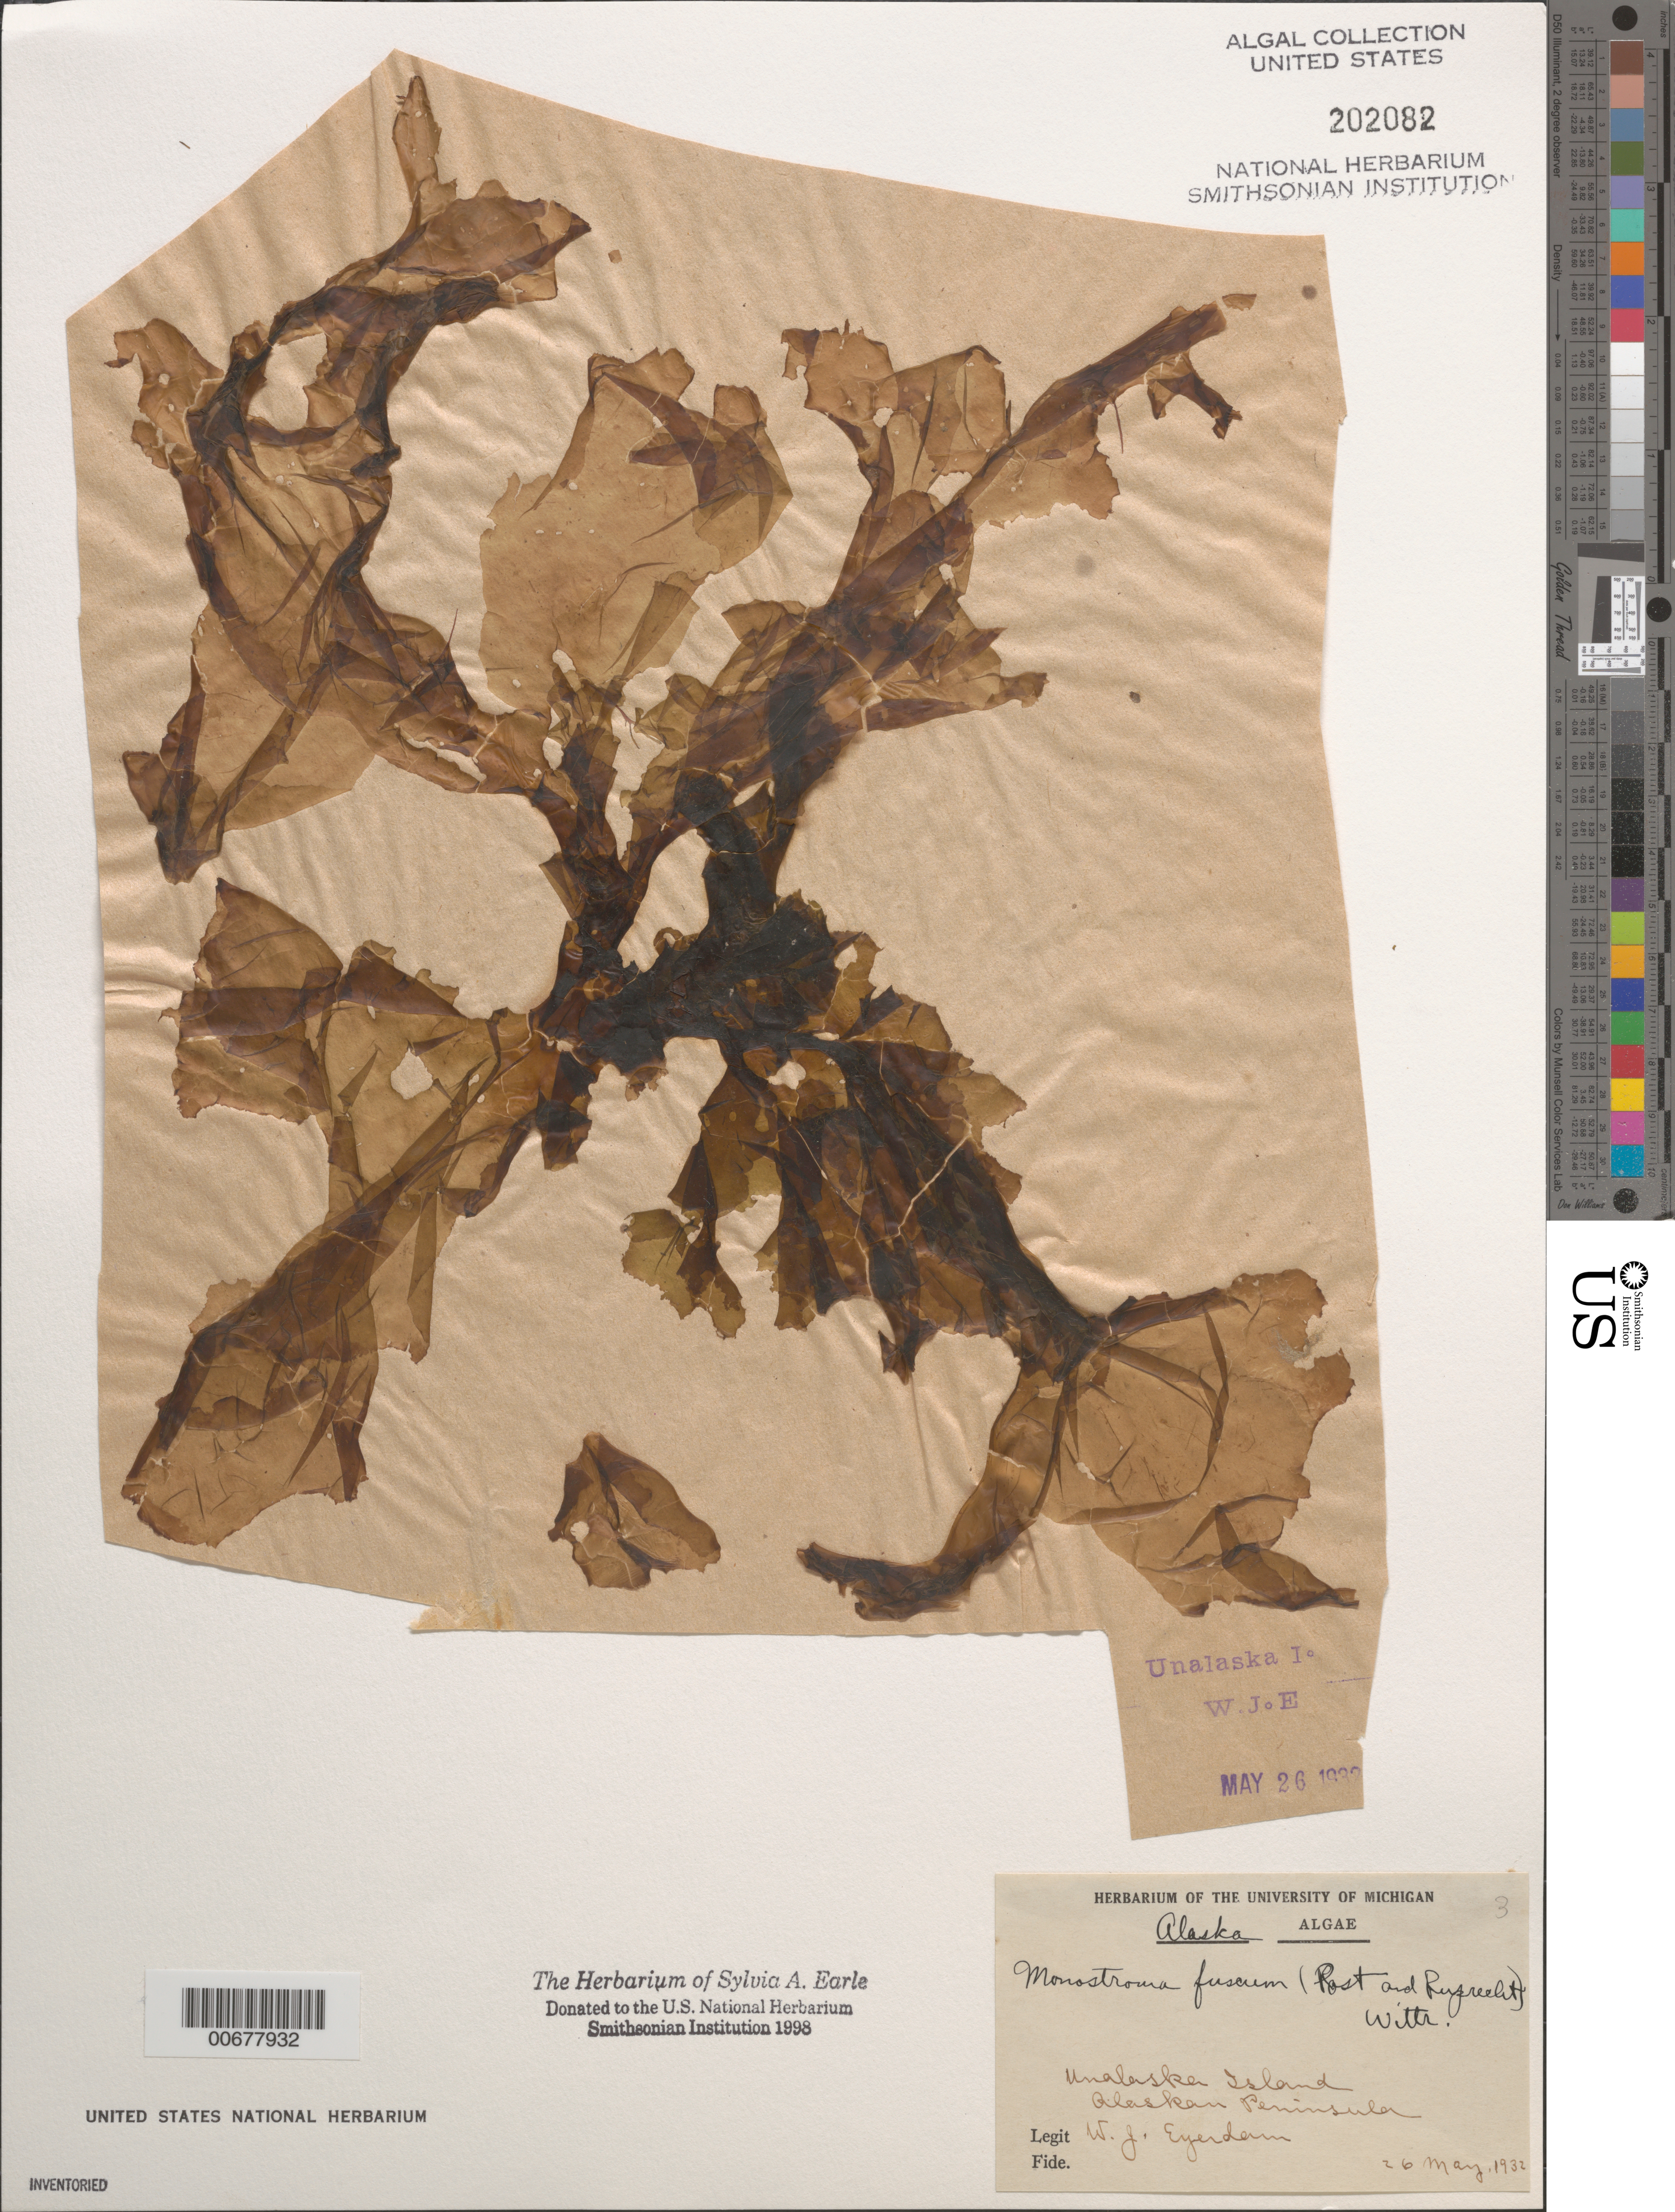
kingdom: Plantae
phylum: Chlorophyta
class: Ulvophyceae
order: Ulvales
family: Ulvaceae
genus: Ulvaria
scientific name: Ulvaria splendens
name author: (Rupr.) K.L.Vinogr.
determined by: Algae name updating Project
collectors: W. J. Eyerdam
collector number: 3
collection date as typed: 26 May 1932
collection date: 1932-05-26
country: United States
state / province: Alaska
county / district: Aleutian Islands Division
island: Unalaska Island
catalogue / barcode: US 202082